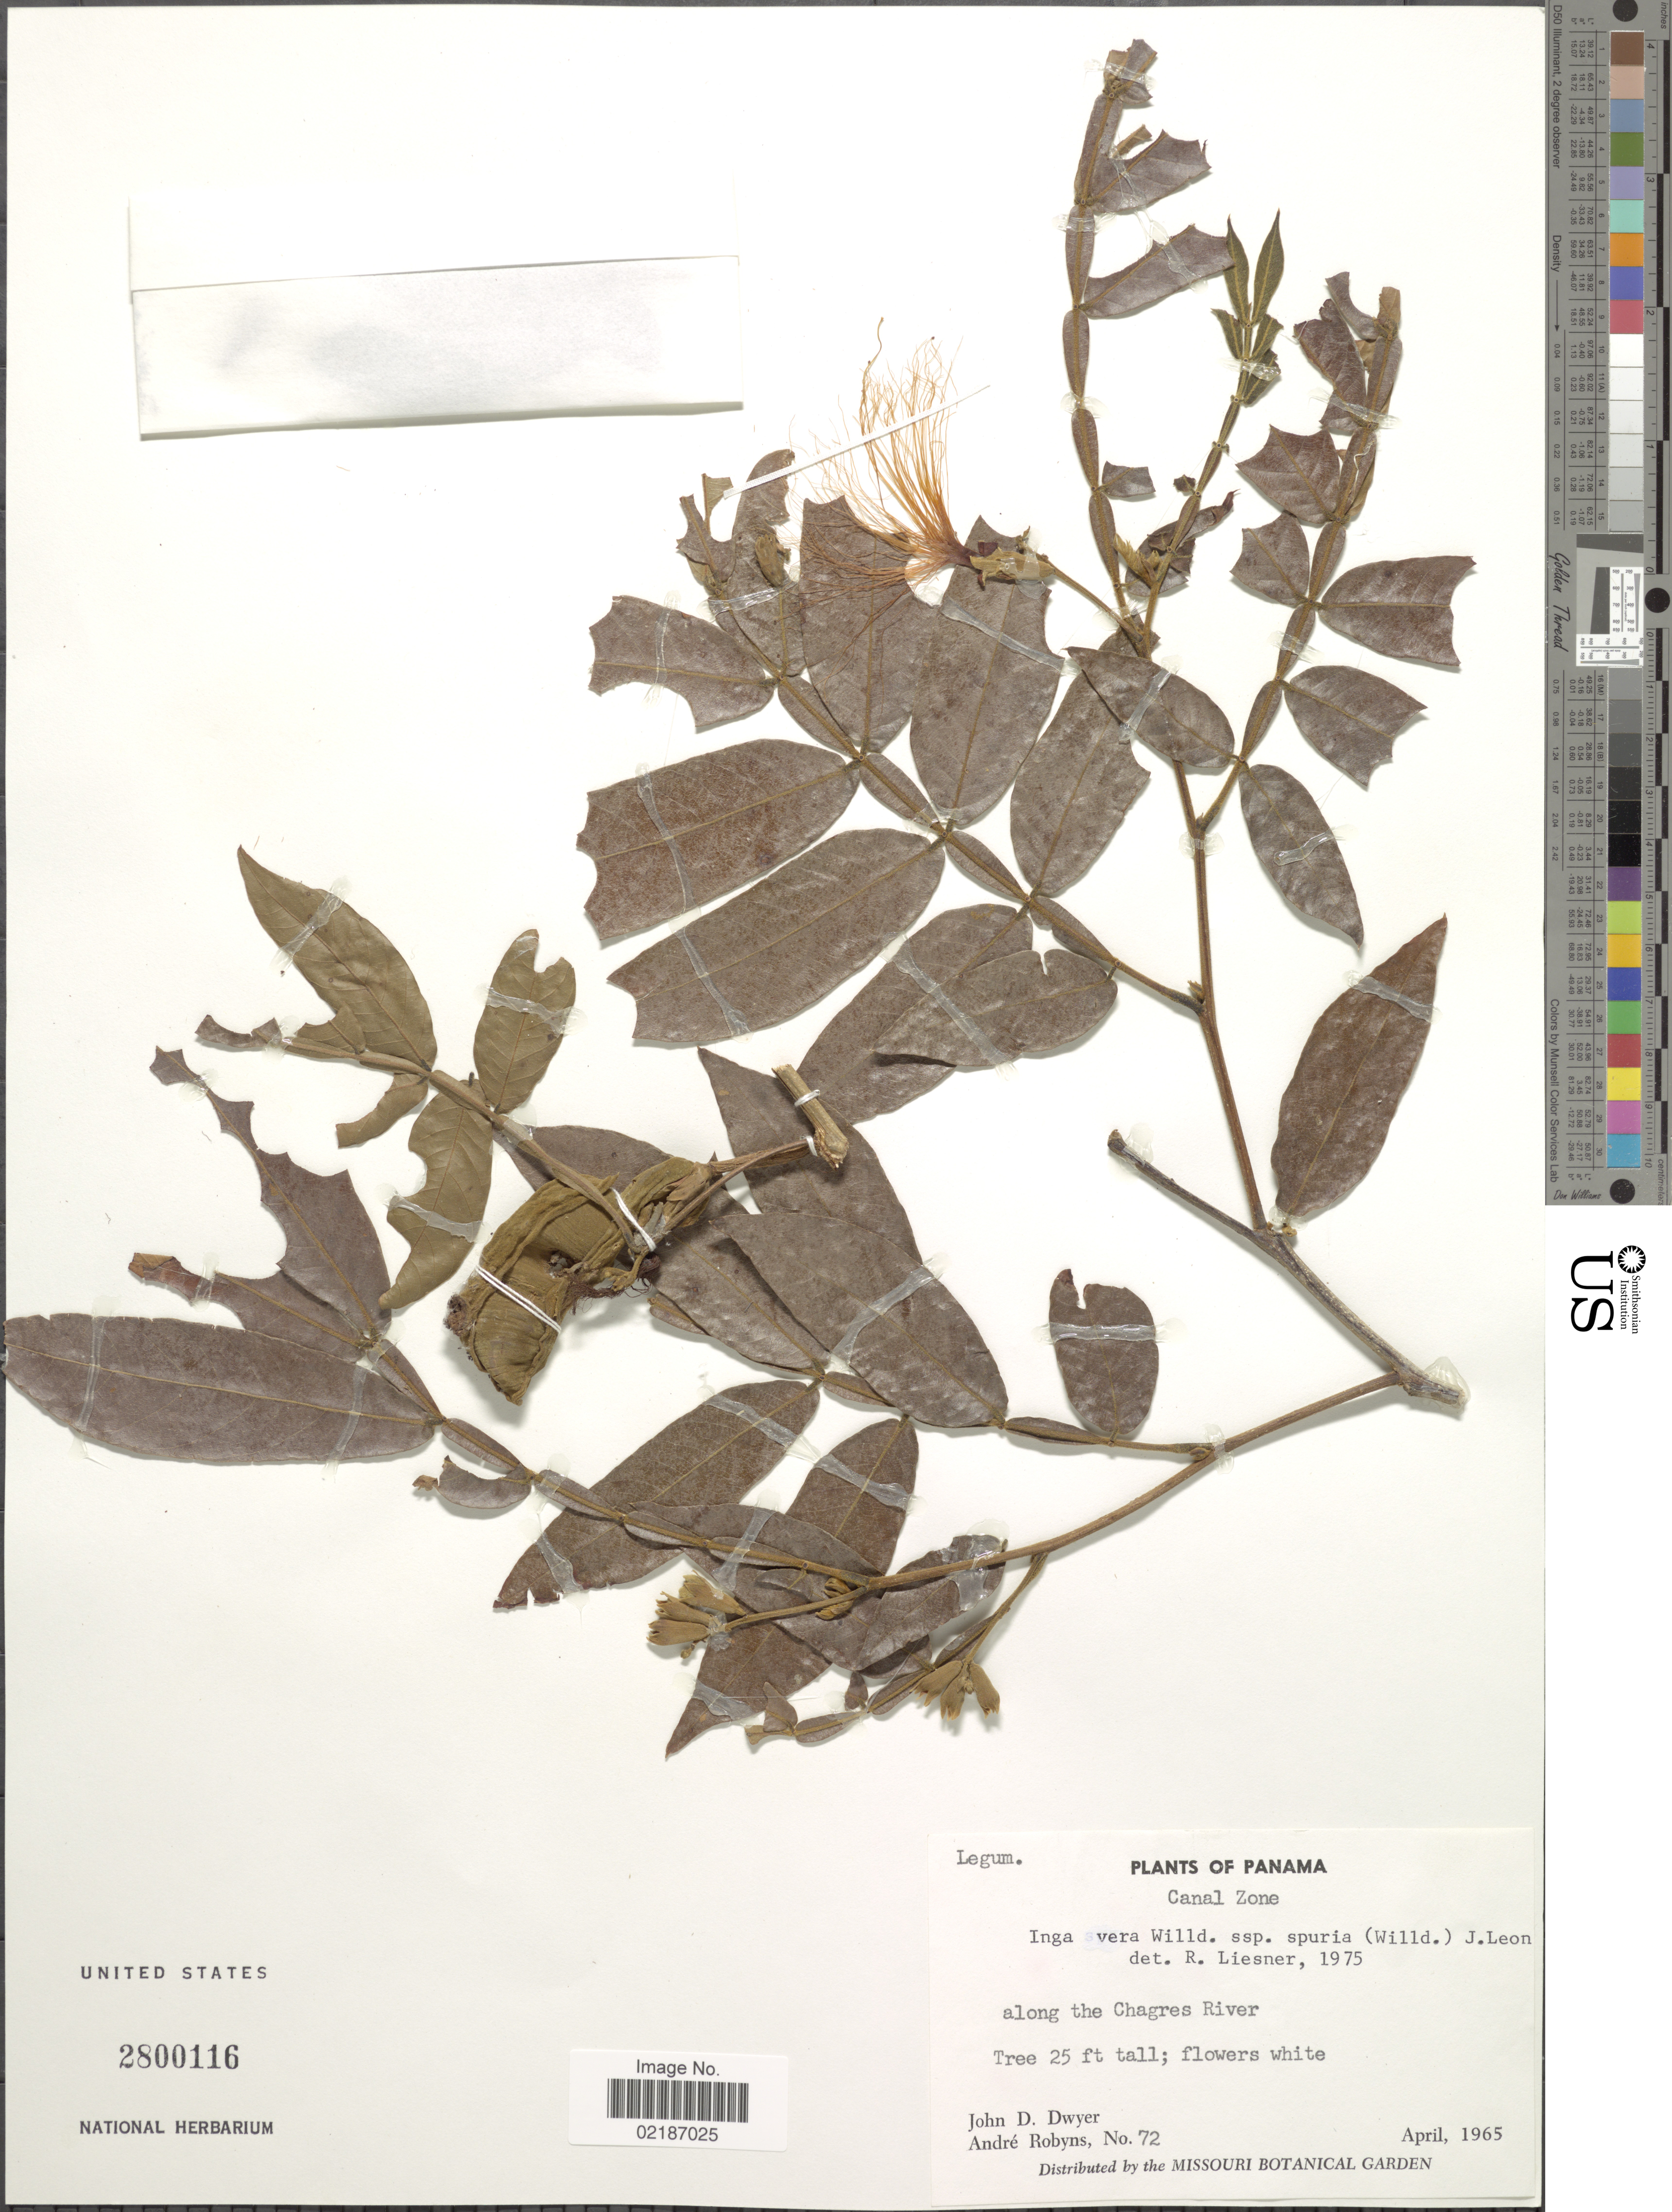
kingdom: Plantae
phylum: Tracheophyta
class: Magnoliopsida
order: Fabales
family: Fabaceae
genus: Inga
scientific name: Inga vera subsp. vera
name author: Willd.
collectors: J. D. Dwyer & A. G. Robyns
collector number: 72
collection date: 1965-04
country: Panama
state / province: Colón / Panamá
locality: Along the Chagres River, Canal Zone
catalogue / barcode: US 2800116